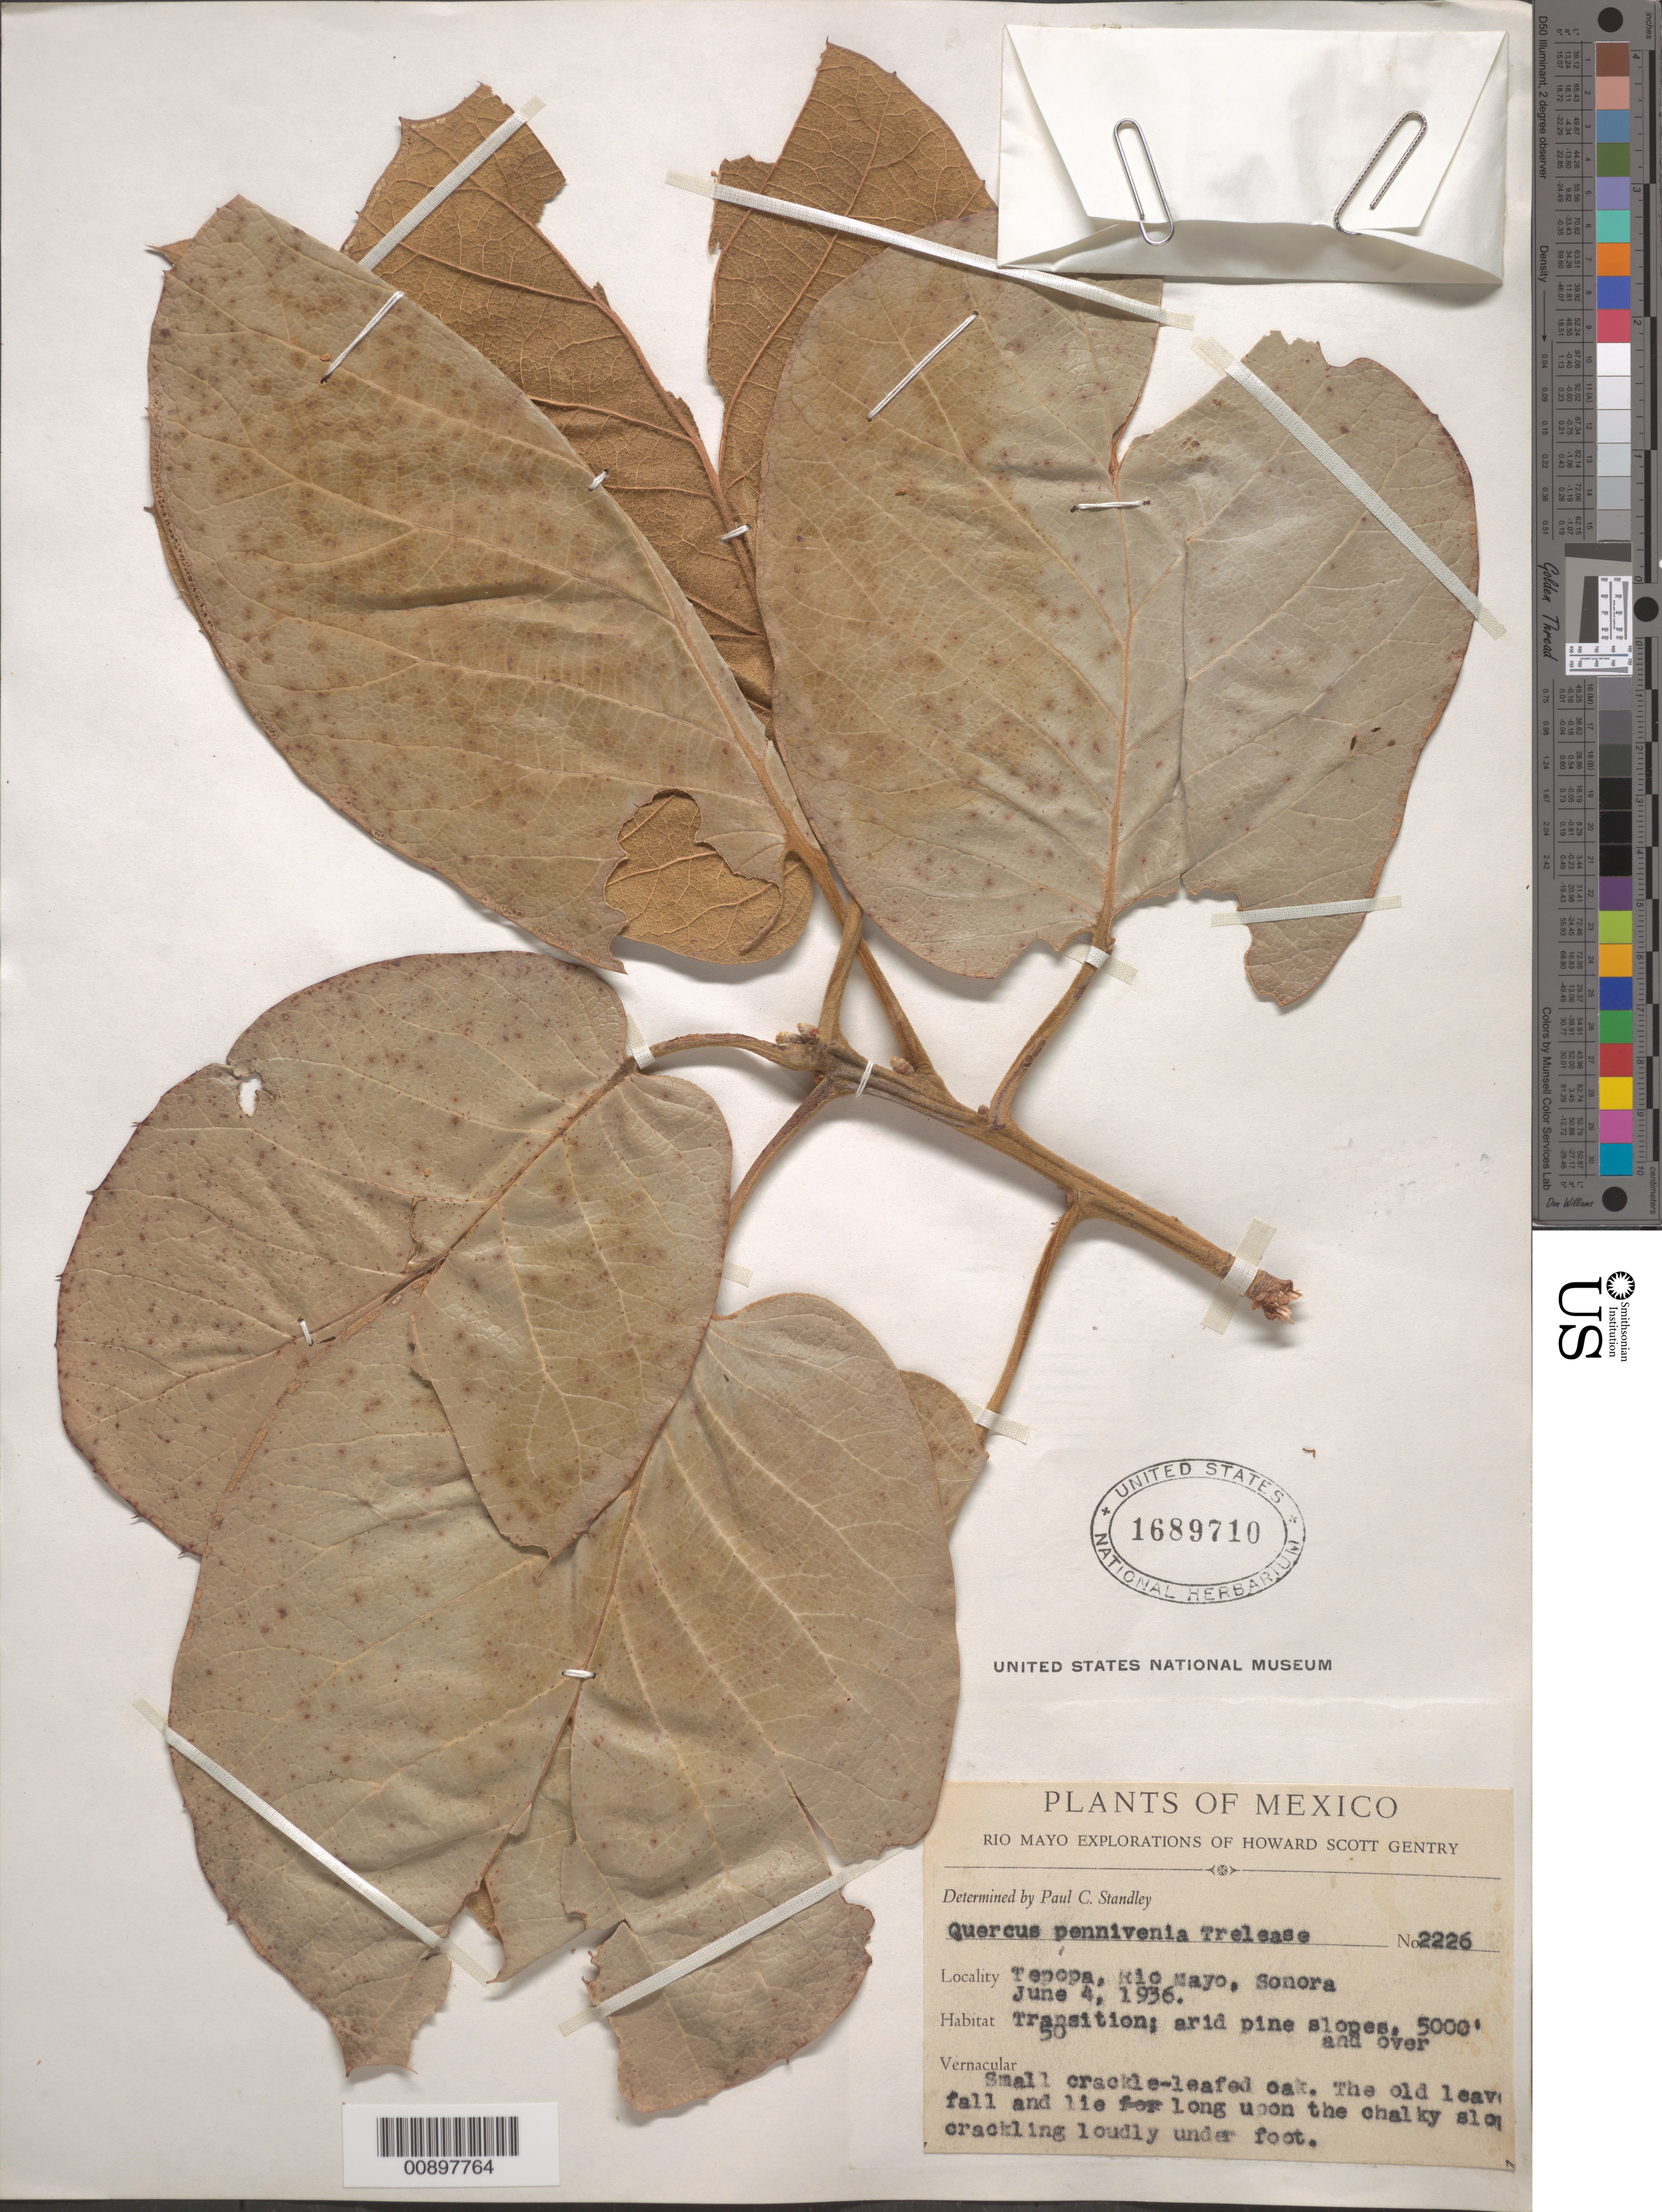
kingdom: Plantae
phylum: Tracheophyta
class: Magnoliopsida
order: Fagales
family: Fagaceae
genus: Quercus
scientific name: Quercus pennivenia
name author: Trel.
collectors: H. S. Gentry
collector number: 2226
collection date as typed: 04 Jun 1936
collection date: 1936-06-04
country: Mexico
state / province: Sonora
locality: Tepopa, Río Mayo, Sonora.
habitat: Transition; arid pine slopes.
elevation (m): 1524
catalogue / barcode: US 1689710